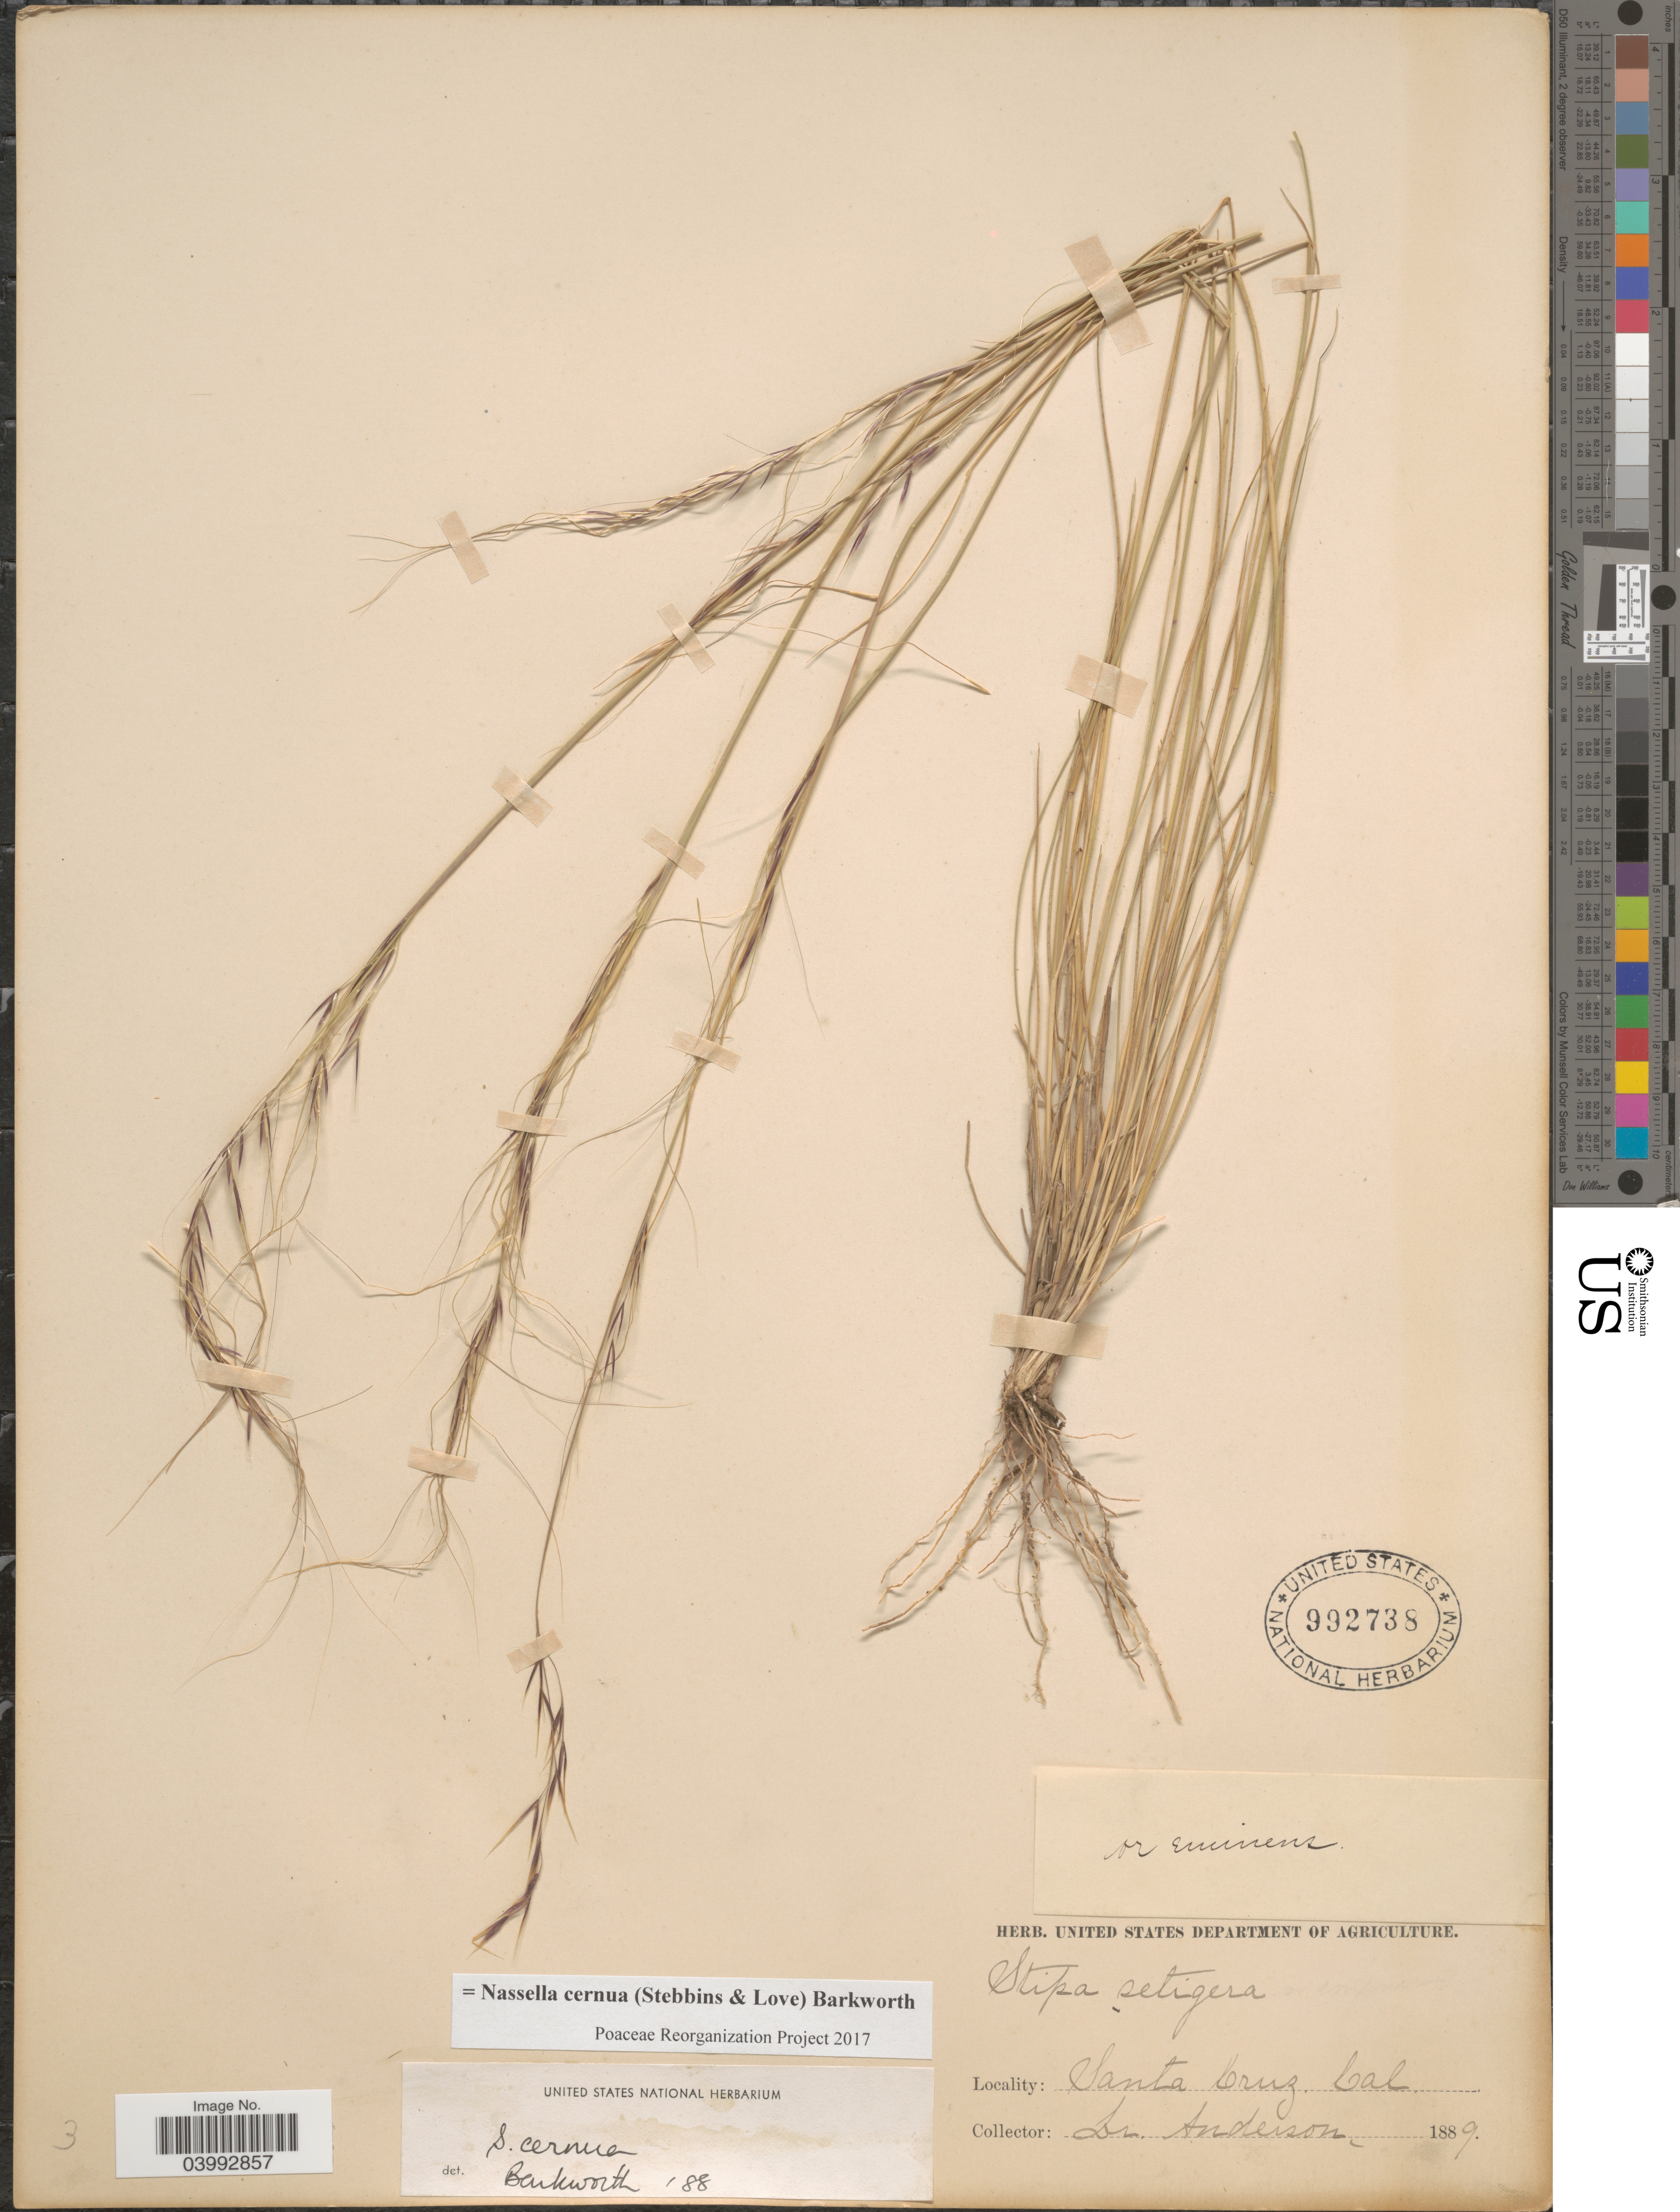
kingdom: Plantae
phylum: Tracheophyta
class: Liliopsida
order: Poales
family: Poaceae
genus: Nassella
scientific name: Nassella cernua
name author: (Stebbins & Love) Barkworth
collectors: -. Anderson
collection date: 1889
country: United States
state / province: California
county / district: Santa Cruz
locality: Santa Cruz.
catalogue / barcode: US 992738